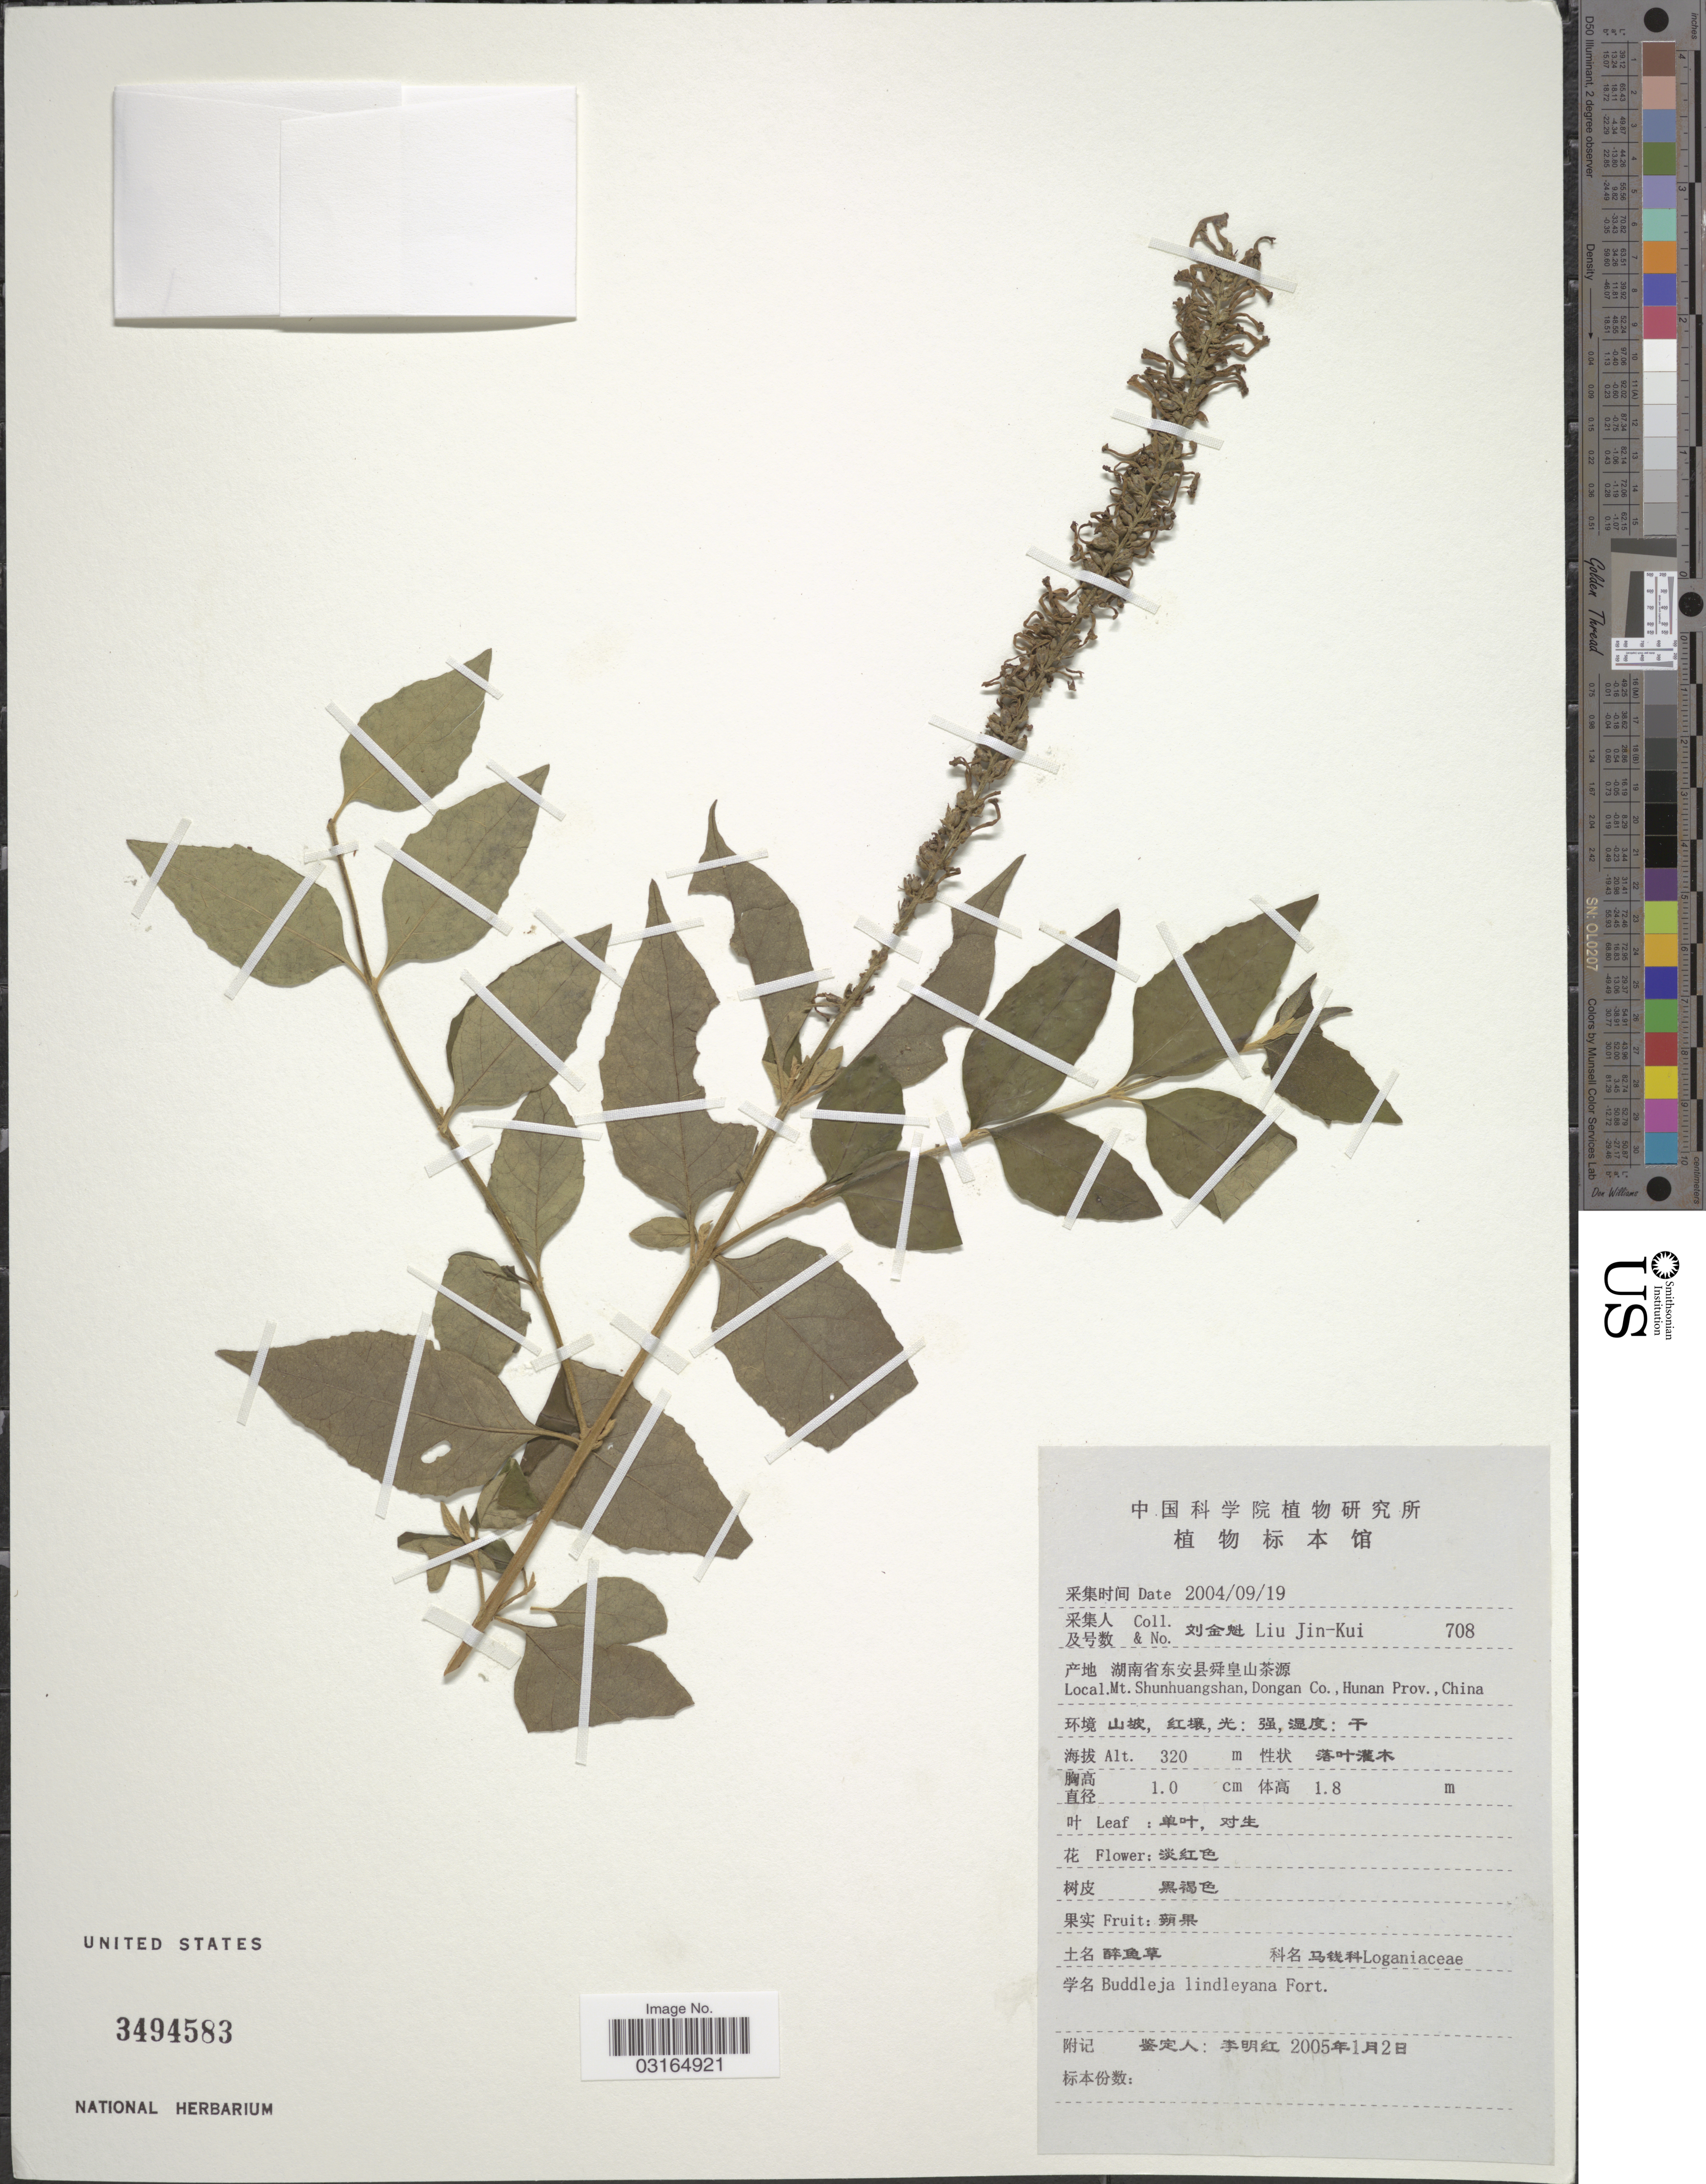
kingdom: Plantae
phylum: Tracheophyta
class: Magnoliopsida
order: Lamiales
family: Scrophulariaceae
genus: Buddleja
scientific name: Buddleja lindleyana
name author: Fortune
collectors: Liu Jin-Kui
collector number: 708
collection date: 2004-09-19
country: China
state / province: Hunan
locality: Mt. Shunhuangshan, Dongan Co.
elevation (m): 320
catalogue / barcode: US 3494583